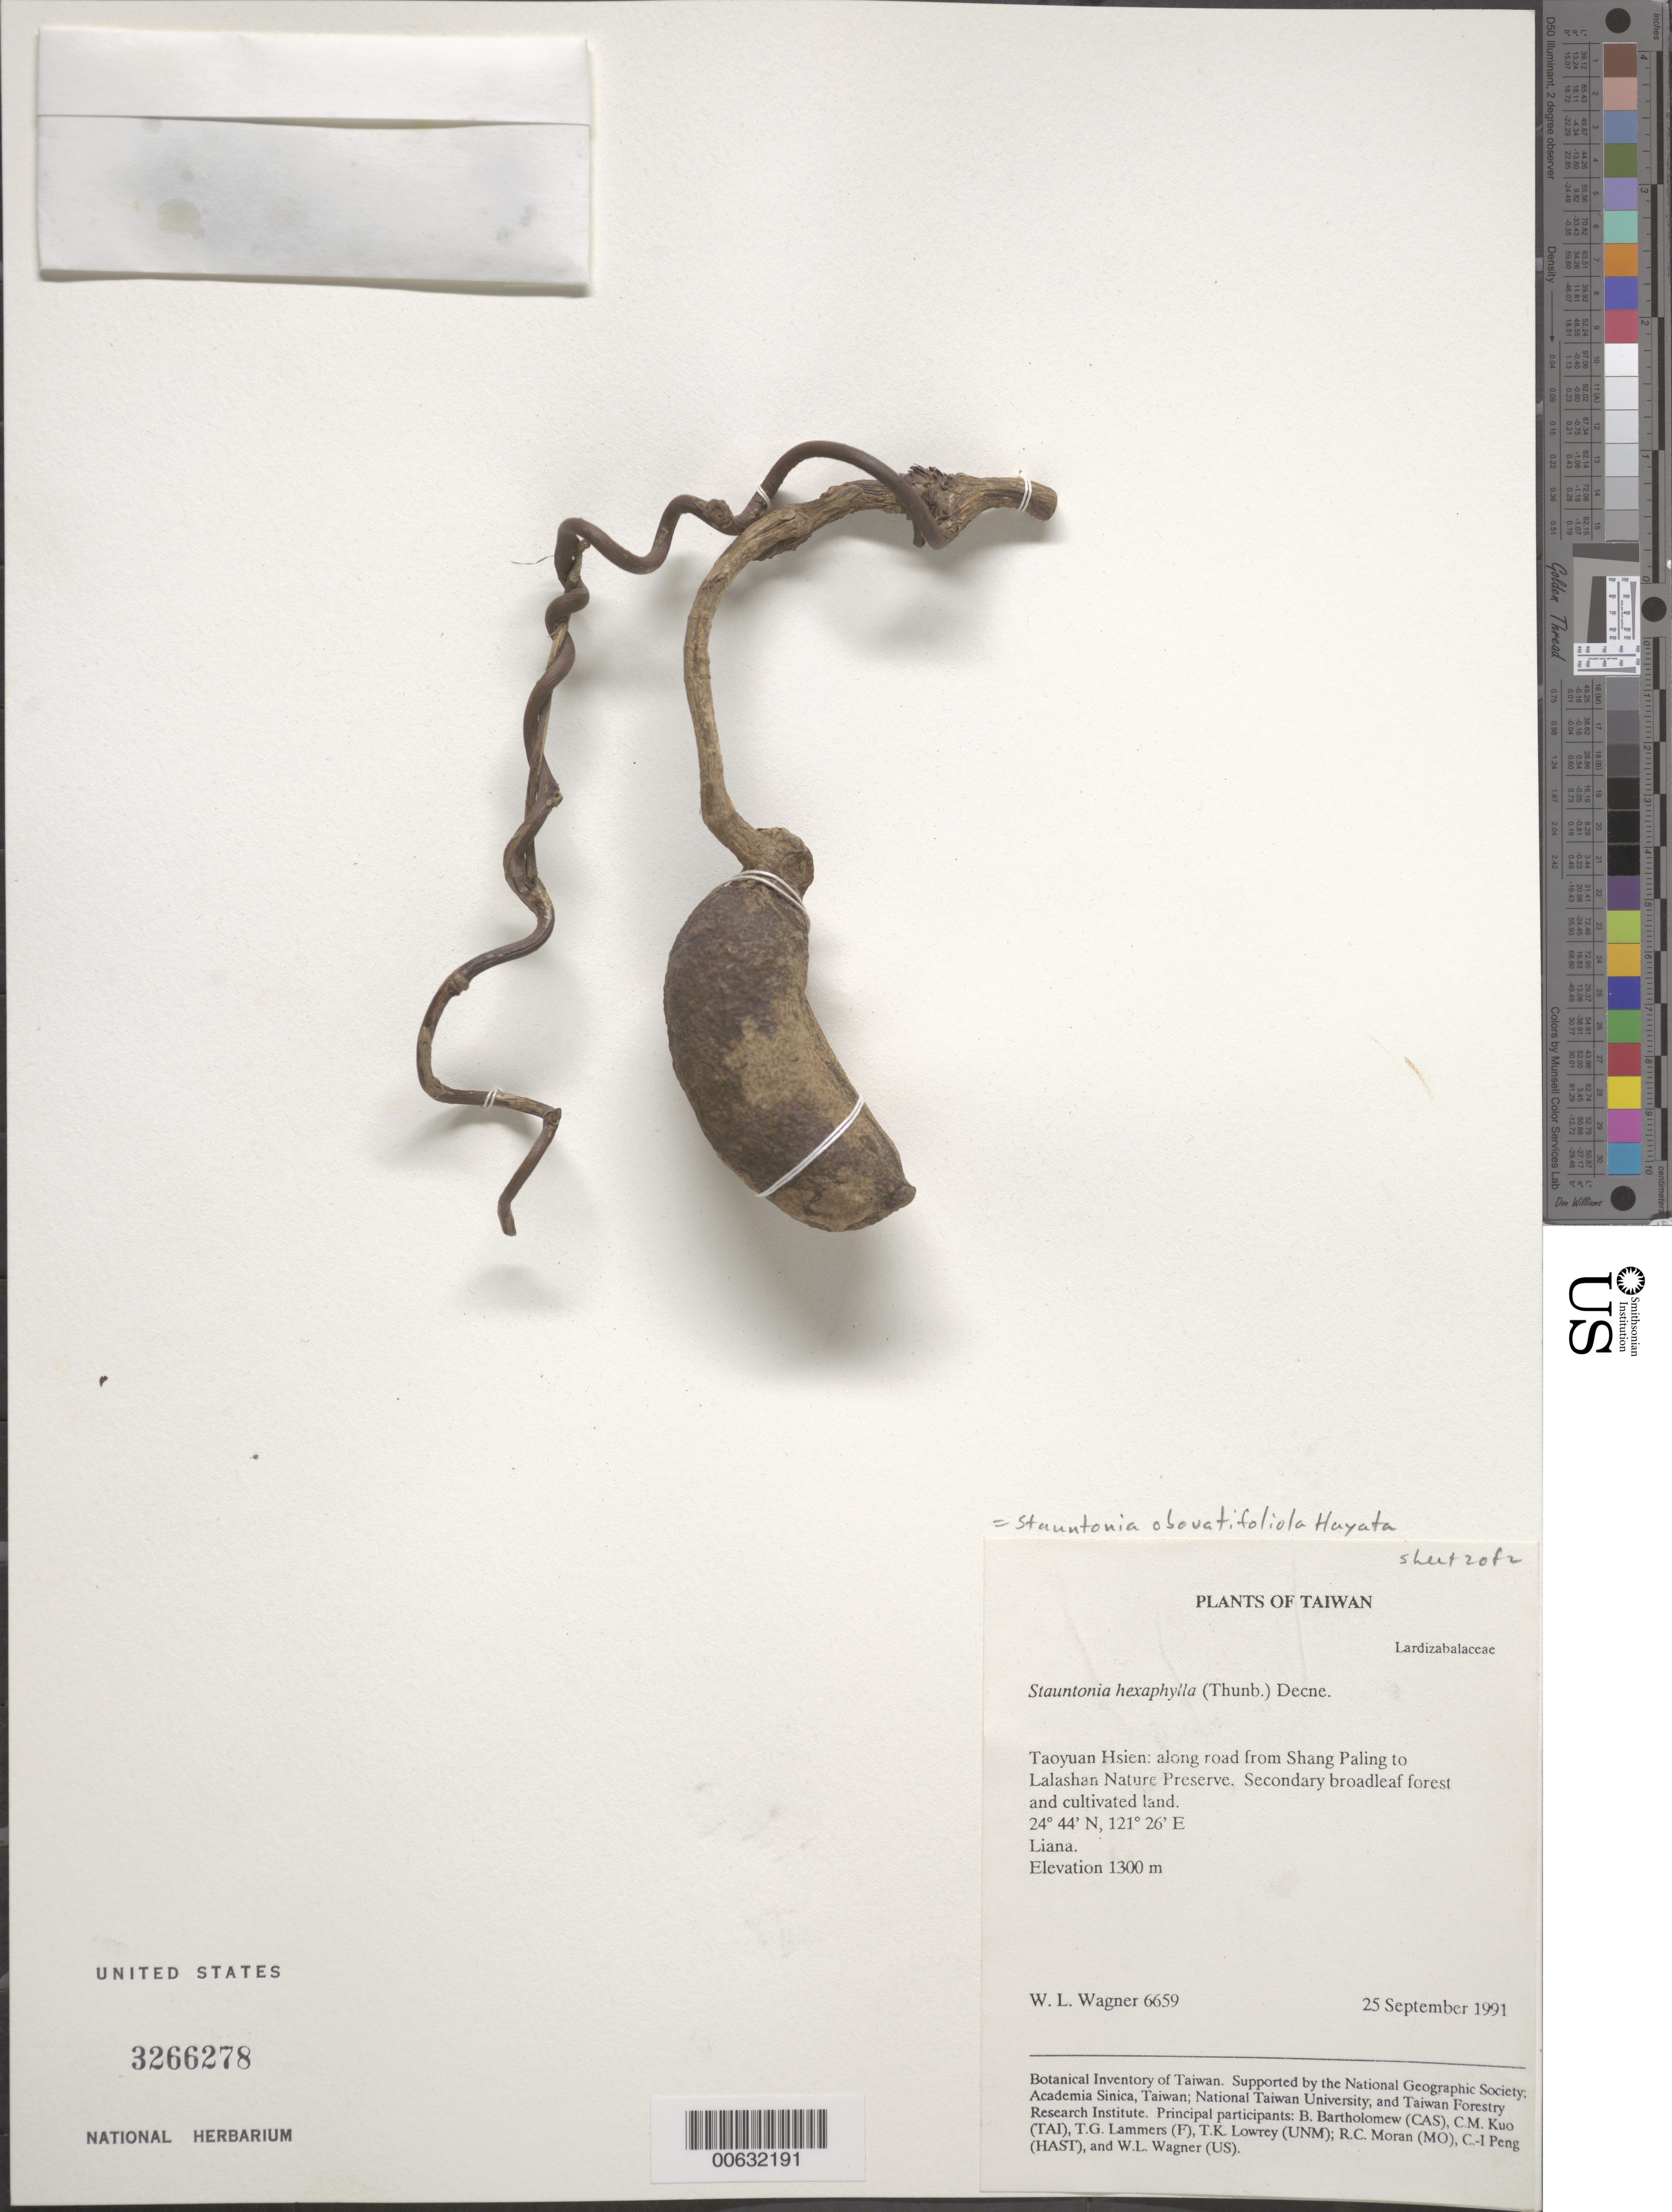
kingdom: Plantae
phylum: Tracheophyta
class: Magnoliopsida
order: Ranunculales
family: Lardizabalaceae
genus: Stauntonia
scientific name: Stauntonia obovatifoliola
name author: Hayata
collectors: W. L. Wagner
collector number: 6659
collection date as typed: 25 Sep 1991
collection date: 1991-09-25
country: Taiwan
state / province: Taoyuan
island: Taiwan [Formosa]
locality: Taoyuan hsien, shang paling to lalashan nature preserve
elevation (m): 1300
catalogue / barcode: US 3266278